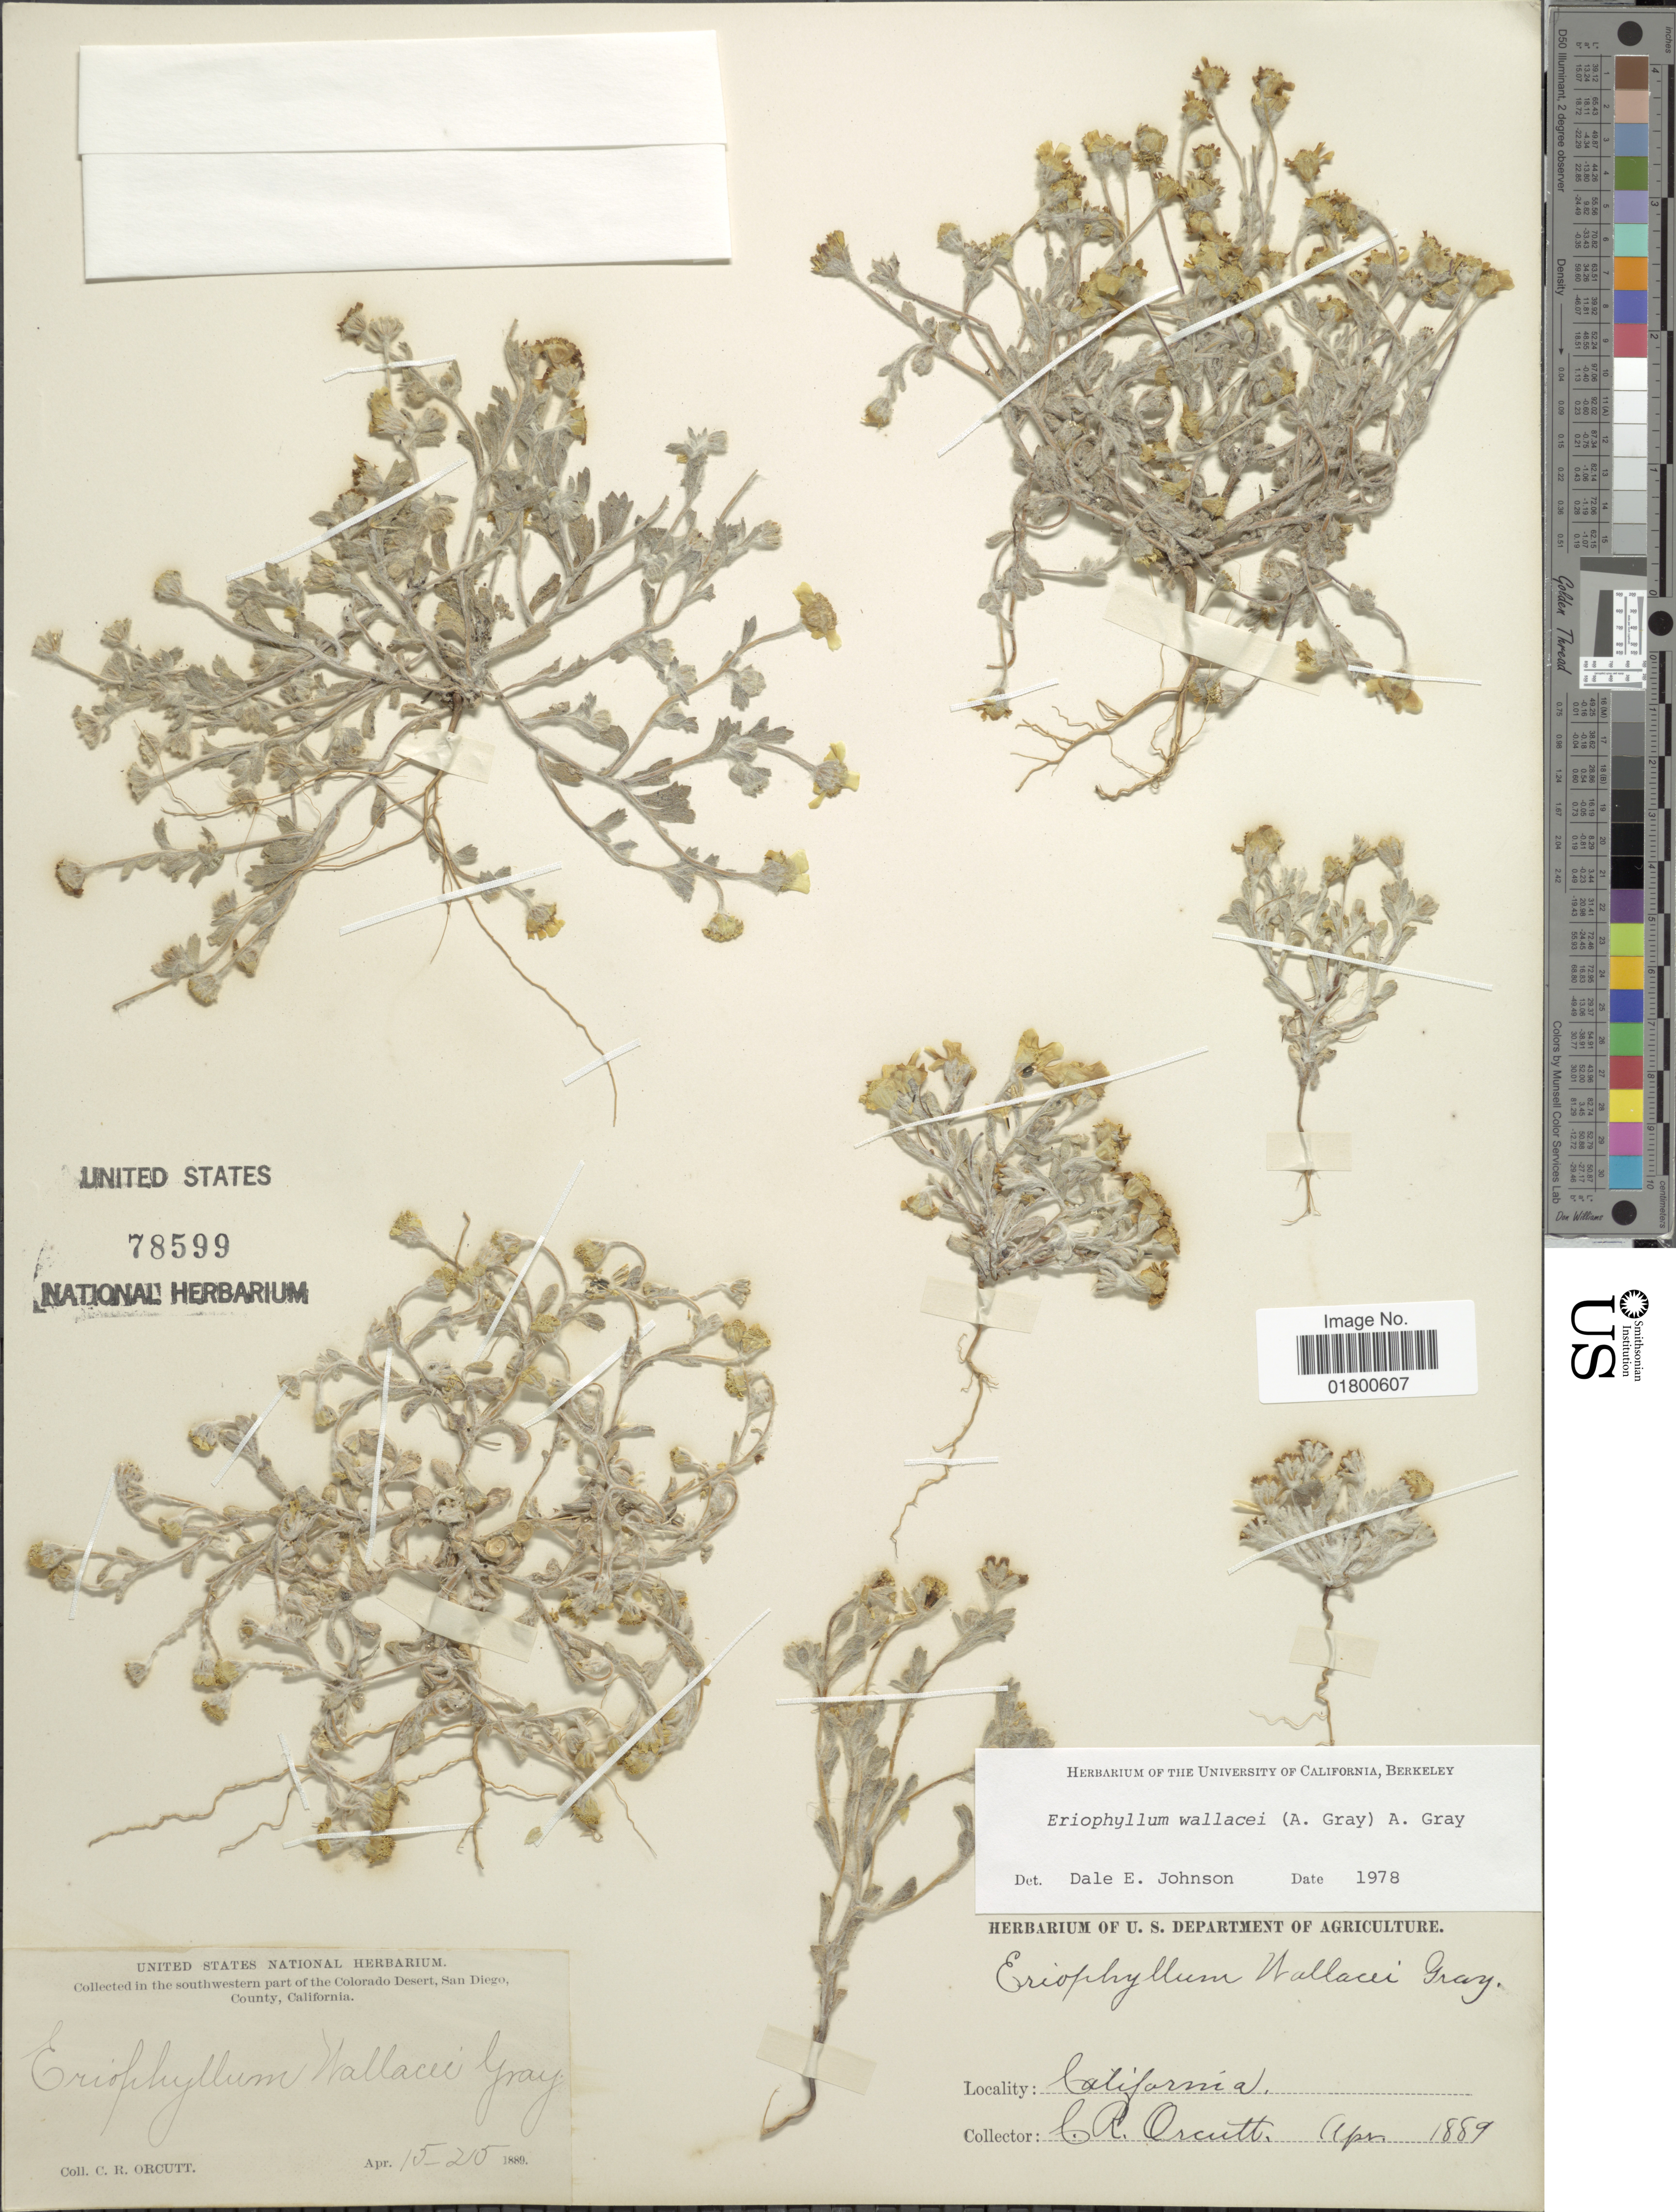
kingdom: Plantae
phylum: Tracheophyta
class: Magnoliopsida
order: Asterales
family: Asteraceae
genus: Eriophyllum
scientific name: Eriophyllum wallacei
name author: (A. Gray) A. Gray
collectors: C. R. Orcutt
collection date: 1889-04-15/1889-04-25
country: United States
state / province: California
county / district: San Diego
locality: In the southwestern part of the Colorado Desert, San Diego County, California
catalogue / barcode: US 78599